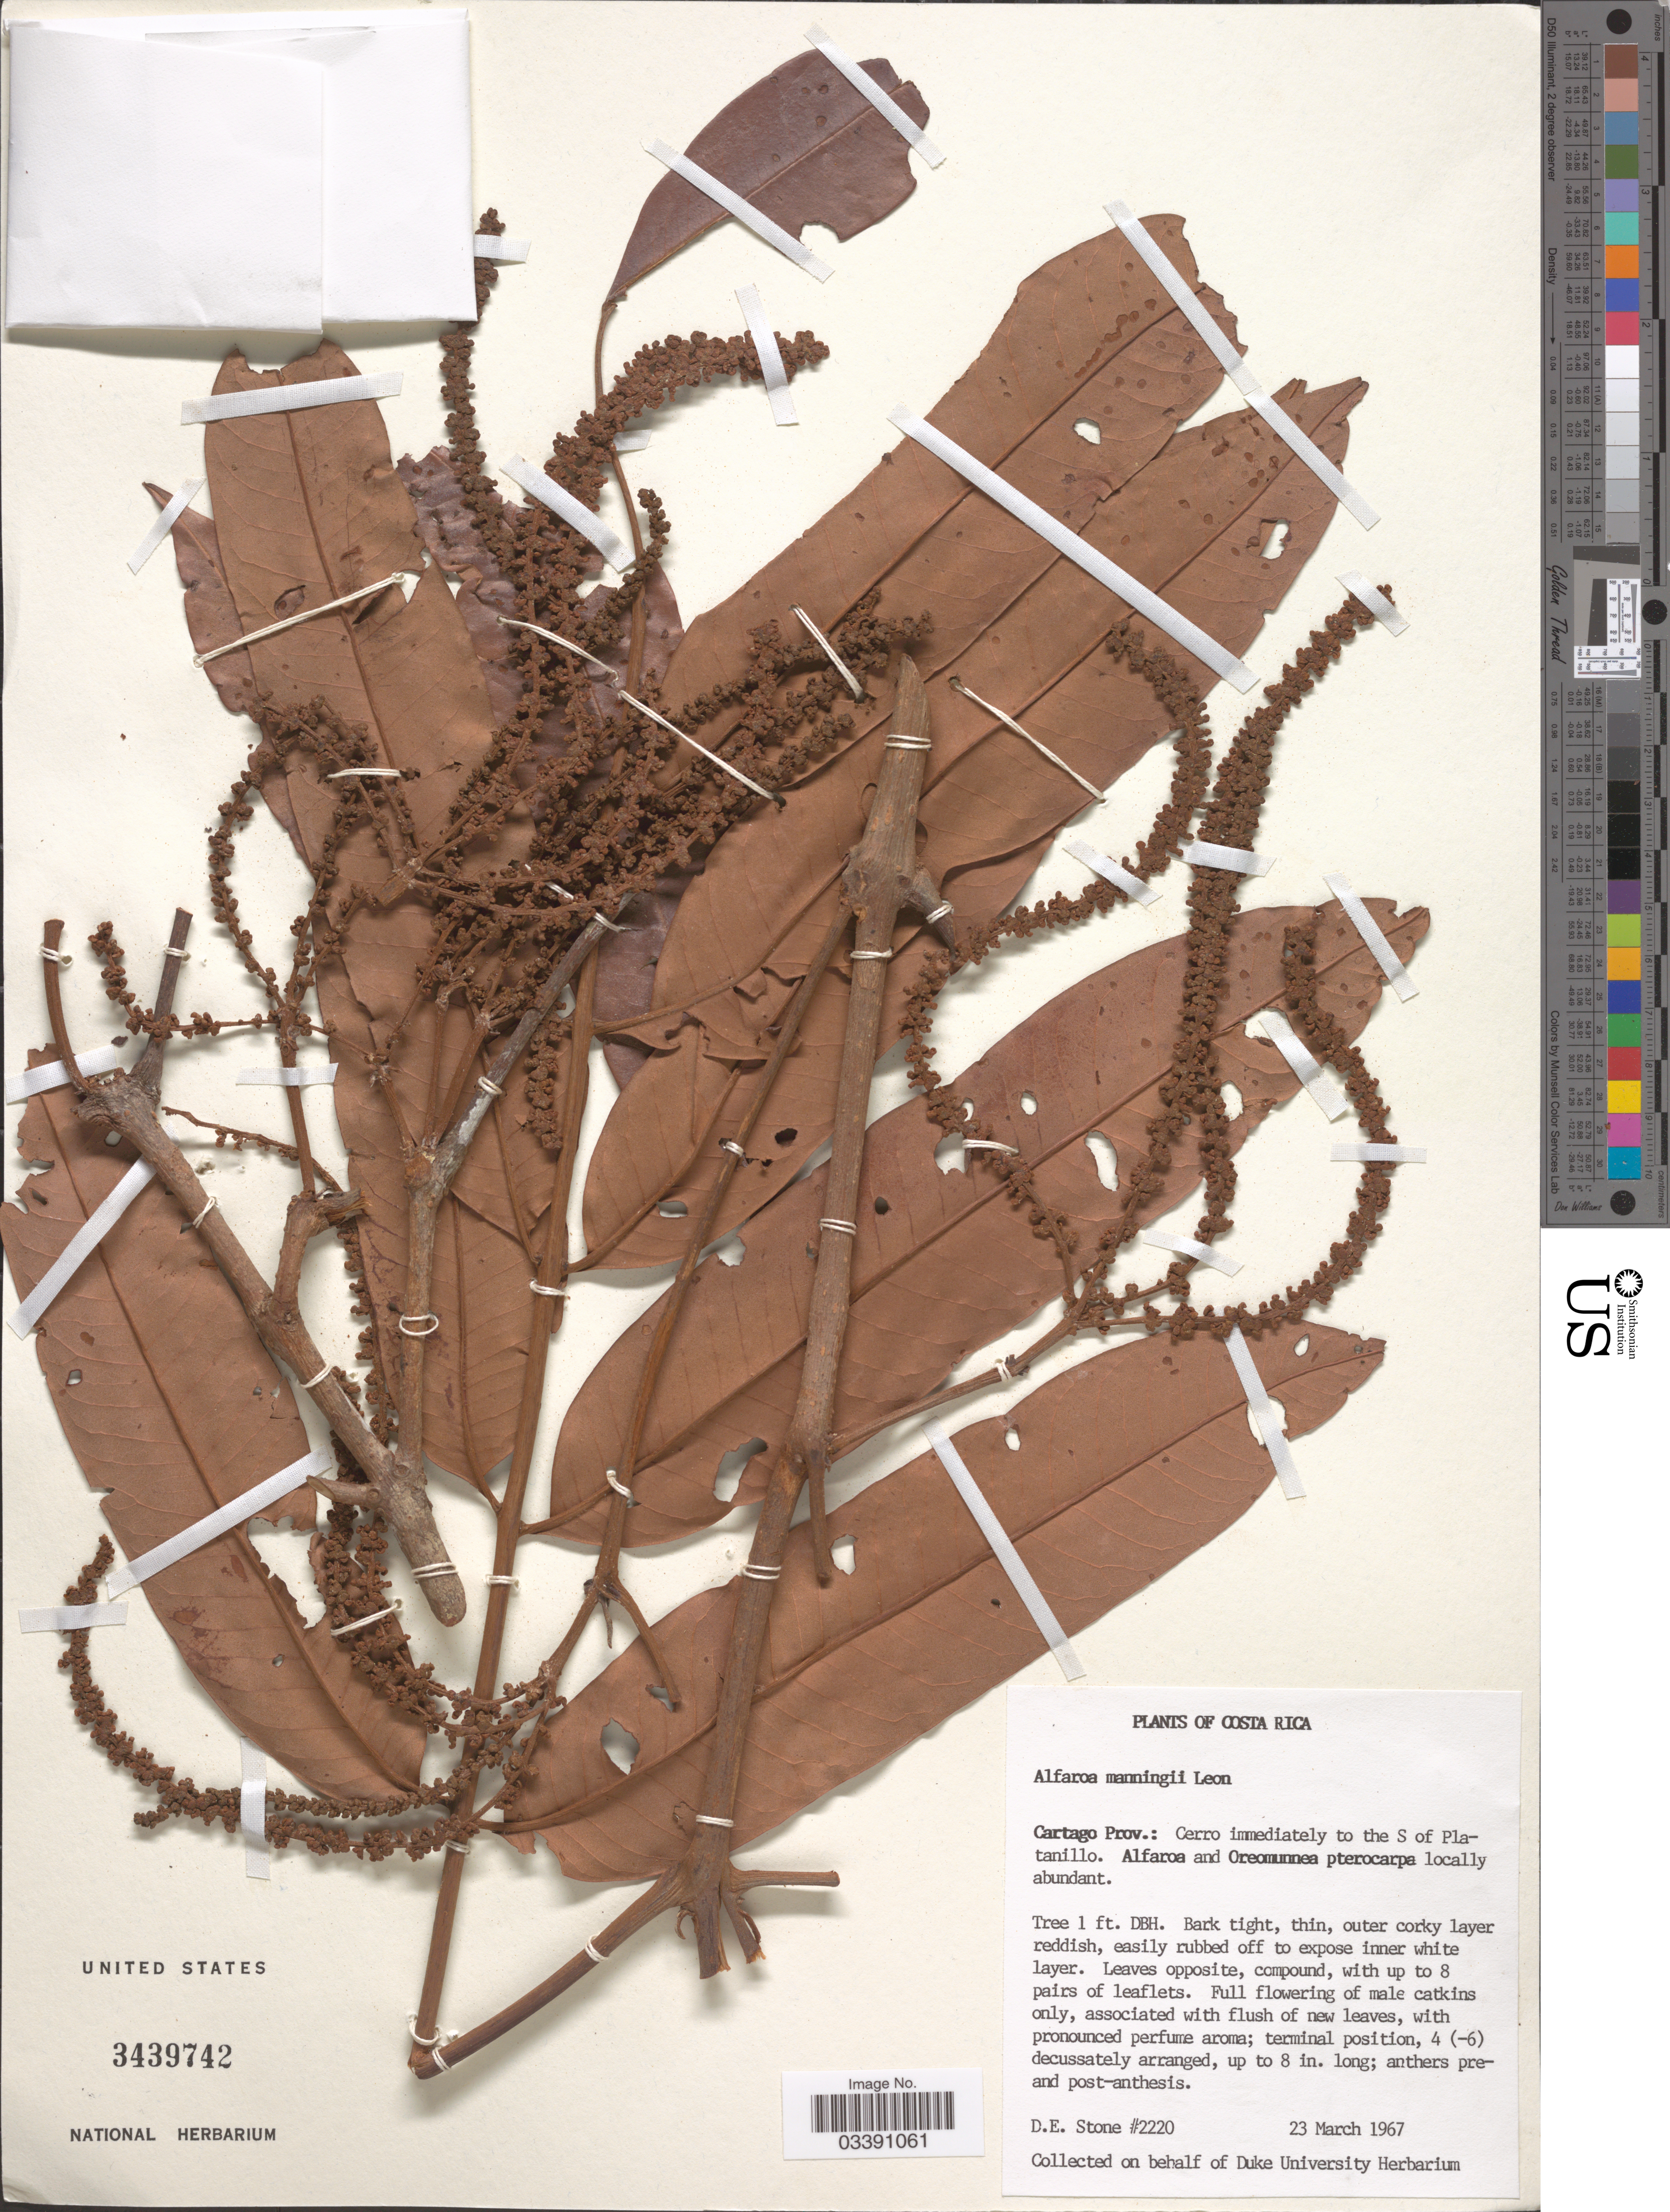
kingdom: Plantae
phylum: Tracheophyta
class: Magnoliopsida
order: Fagales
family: Juglandaceae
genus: Alfaroa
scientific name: Alfaroa manningii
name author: J. León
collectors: D. E. Stone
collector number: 2220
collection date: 1967-03-23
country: Costa Rica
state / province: Cartago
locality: Cerro immediately to the S of Platanillo.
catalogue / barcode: US 3439742